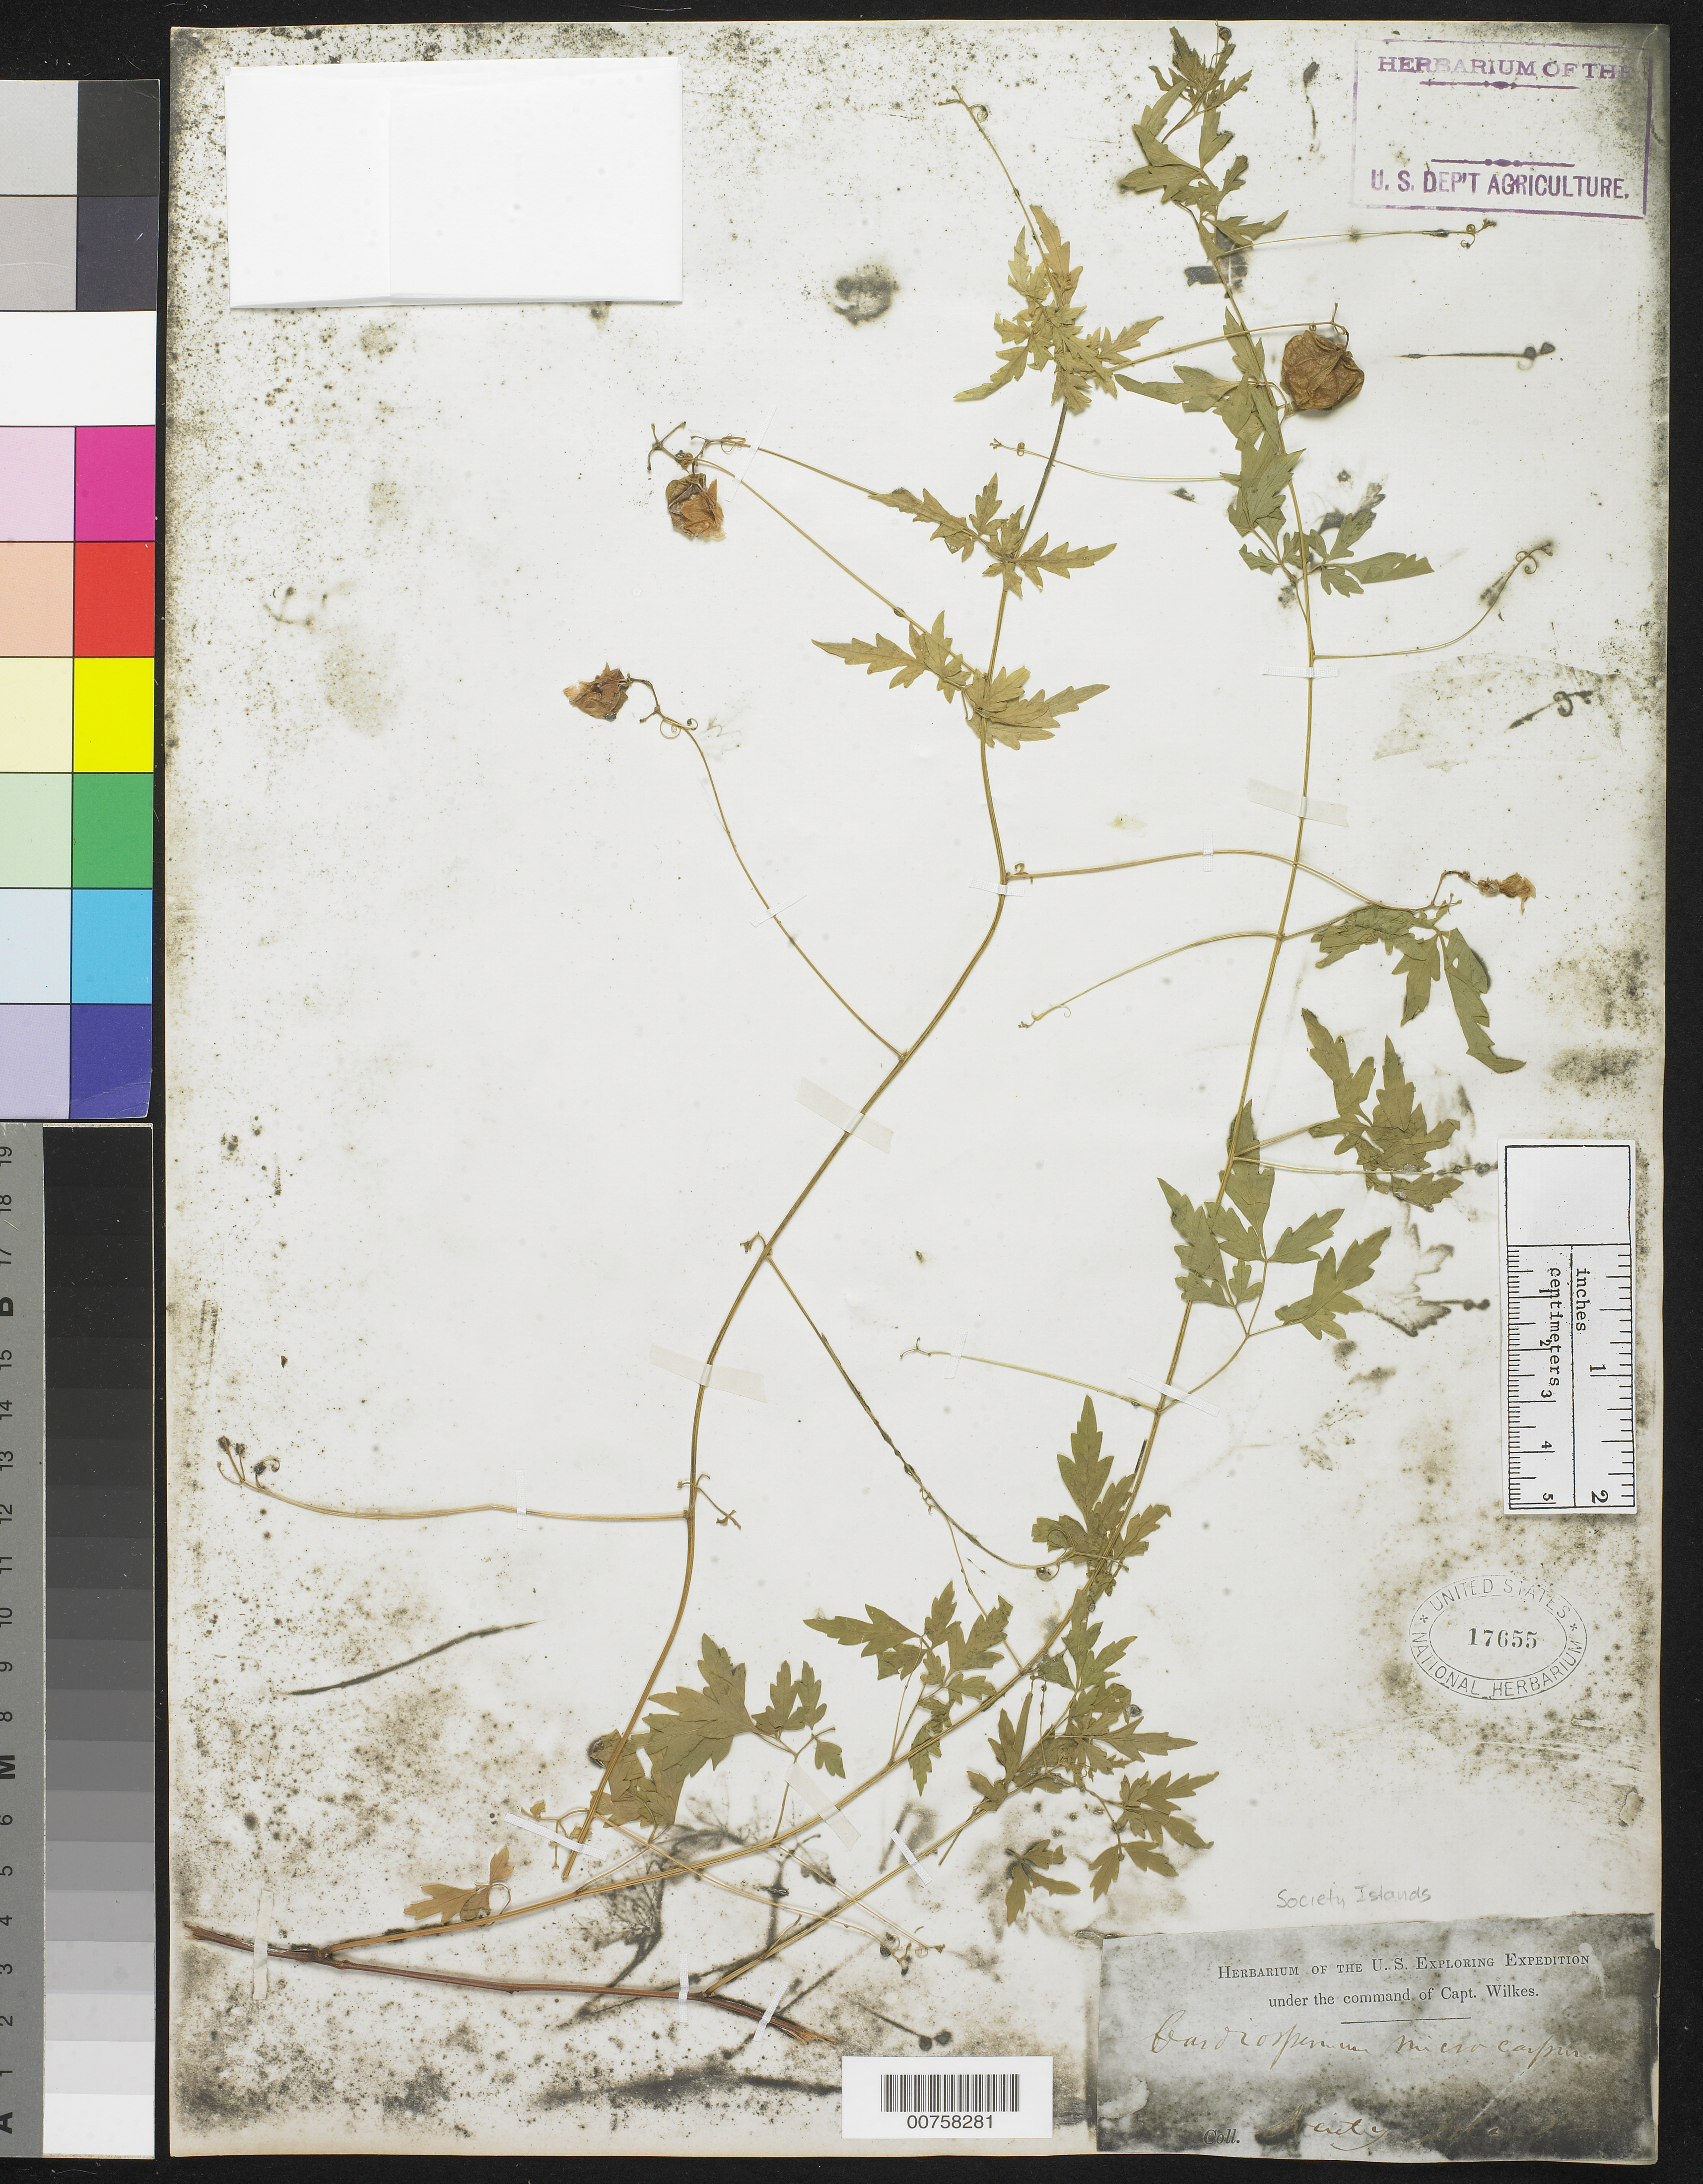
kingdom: Plantae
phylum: Tracheophyta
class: Magnoliopsida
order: Sapindales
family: Sapindaceae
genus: Cardiospermum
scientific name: Cardiospermum microcarpum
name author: Kunth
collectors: Wilkes Explor. Exped.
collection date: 1838/1842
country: French Polynesia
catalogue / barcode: US 17655